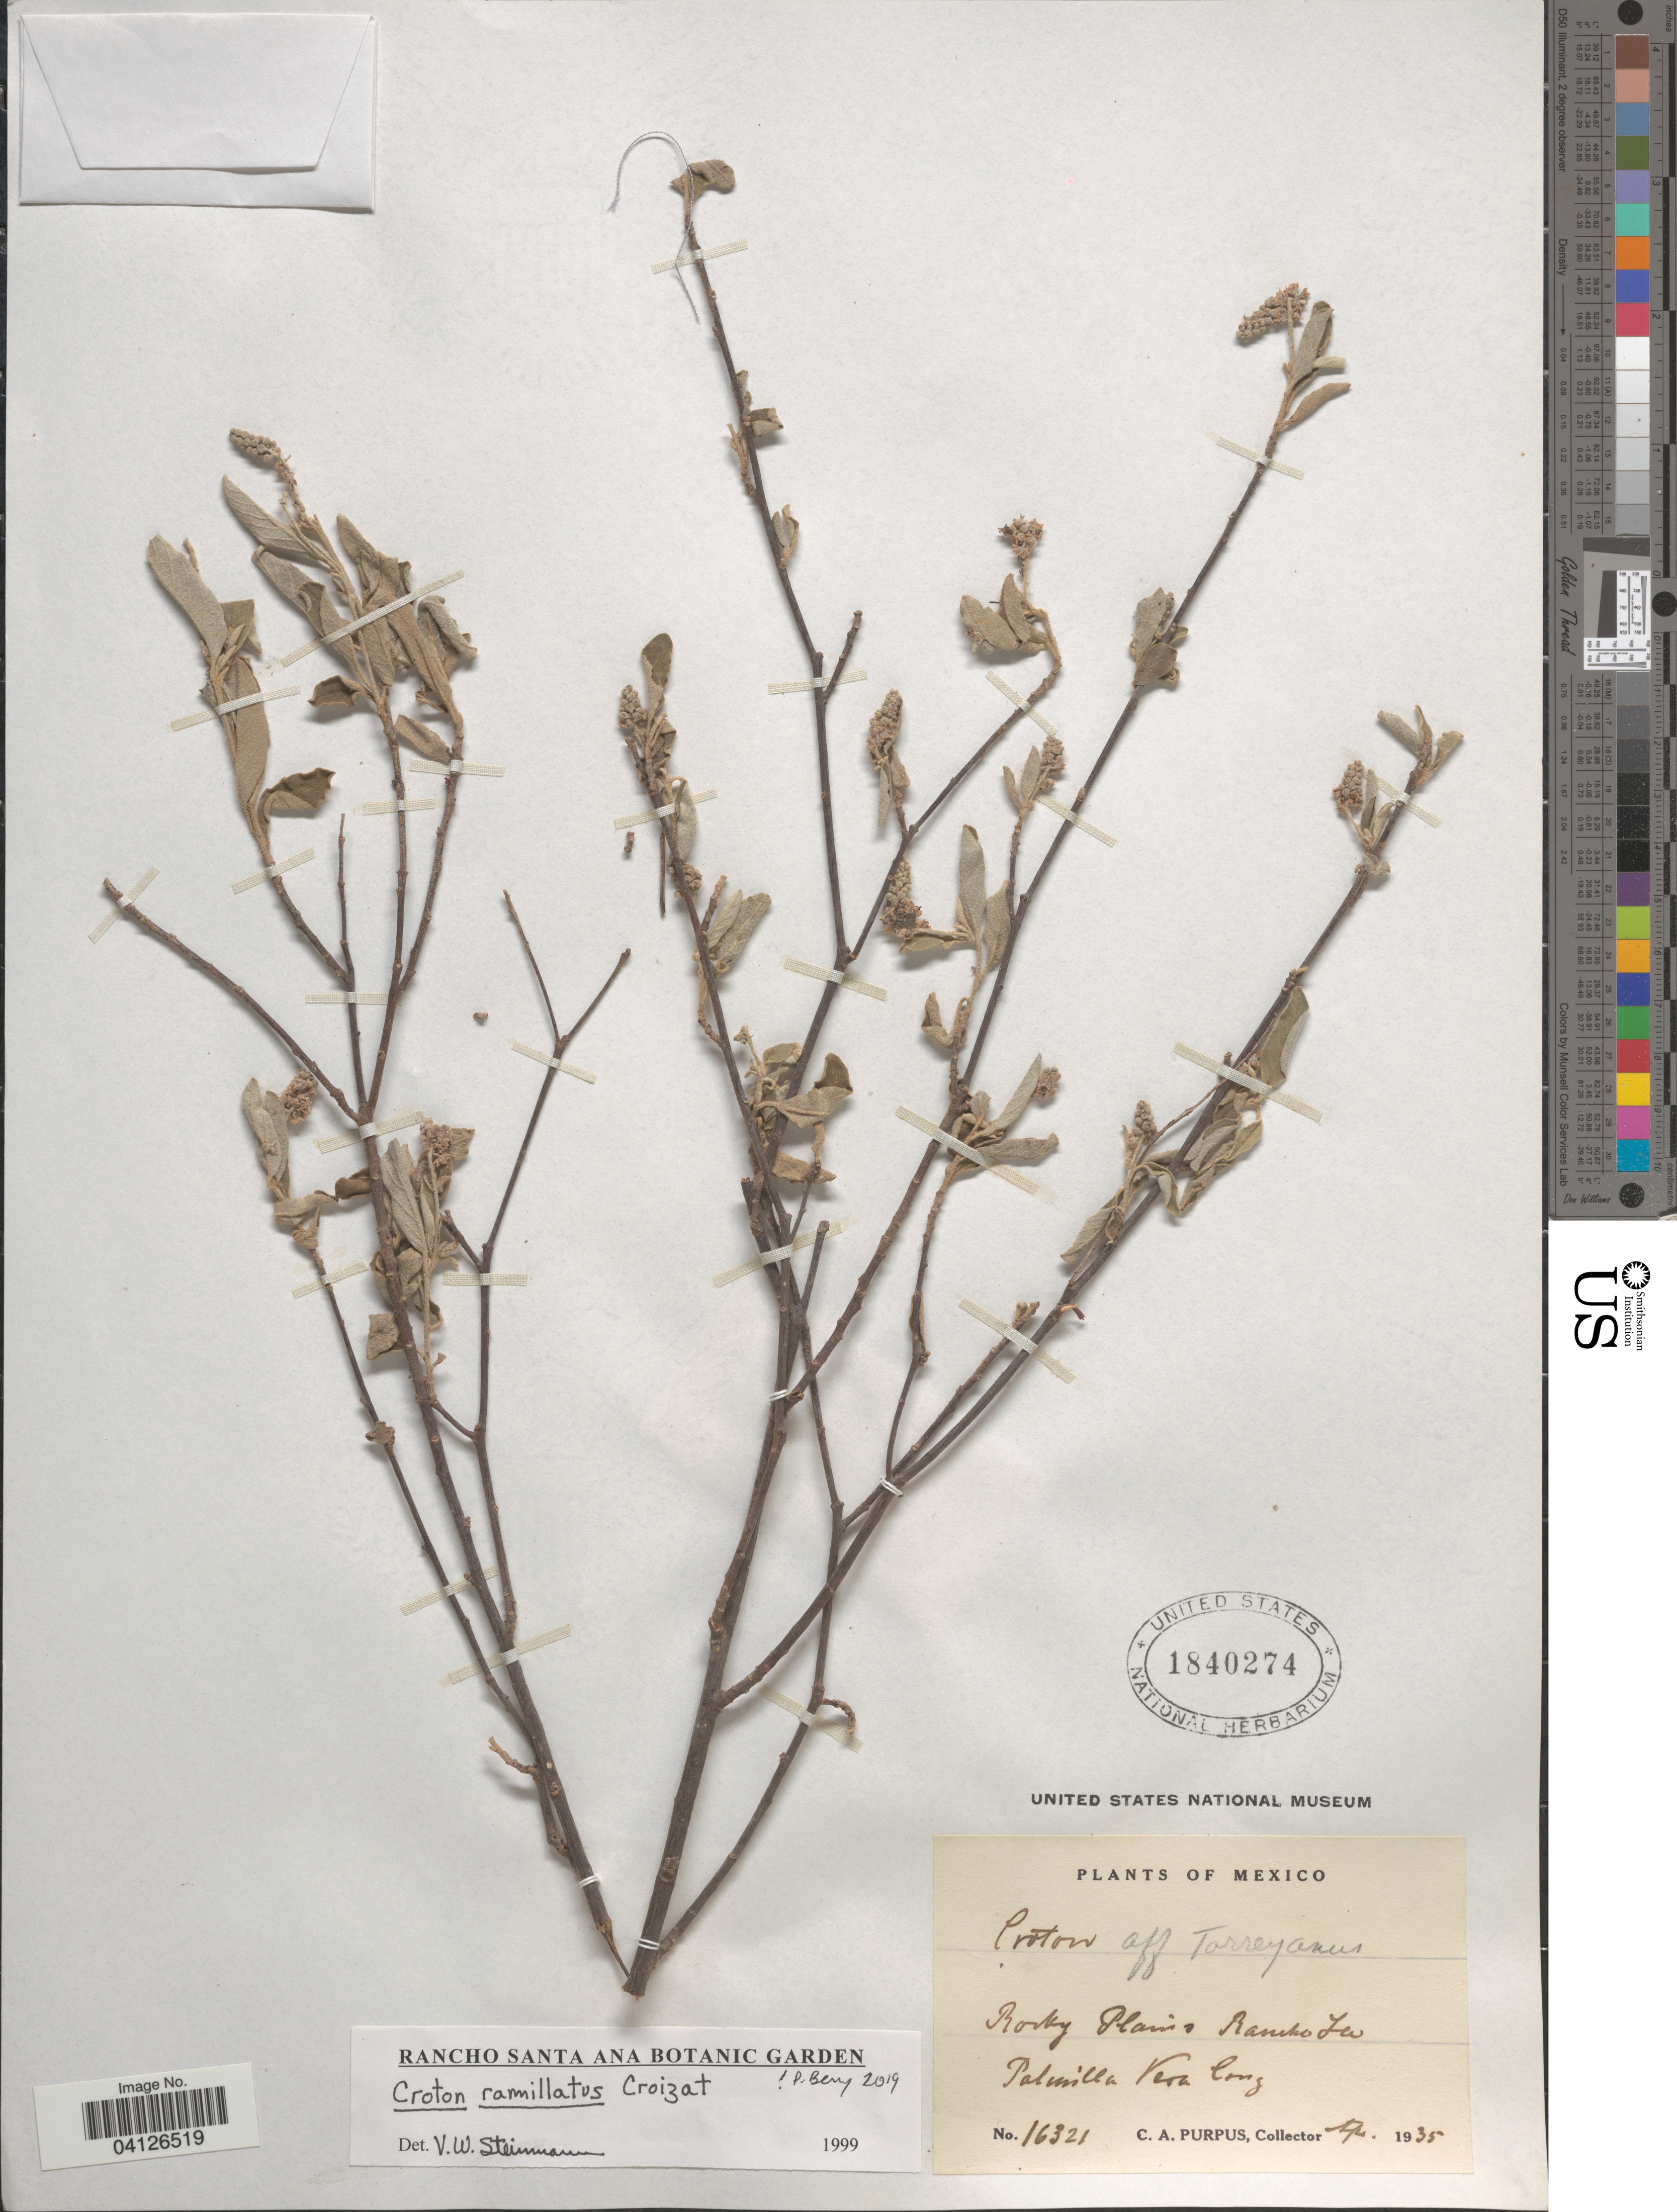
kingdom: Plantae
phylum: Tracheophyta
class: Magnoliopsida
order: Malpighiales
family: Euphorbiaceae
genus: Croton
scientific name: Croton ramillatus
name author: Croizat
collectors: C. A. Purpus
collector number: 16321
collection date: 1935-04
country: Mexico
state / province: Veracruz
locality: Rocky Plains Rancho La Palmilla Vera Cruz.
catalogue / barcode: US 1840274